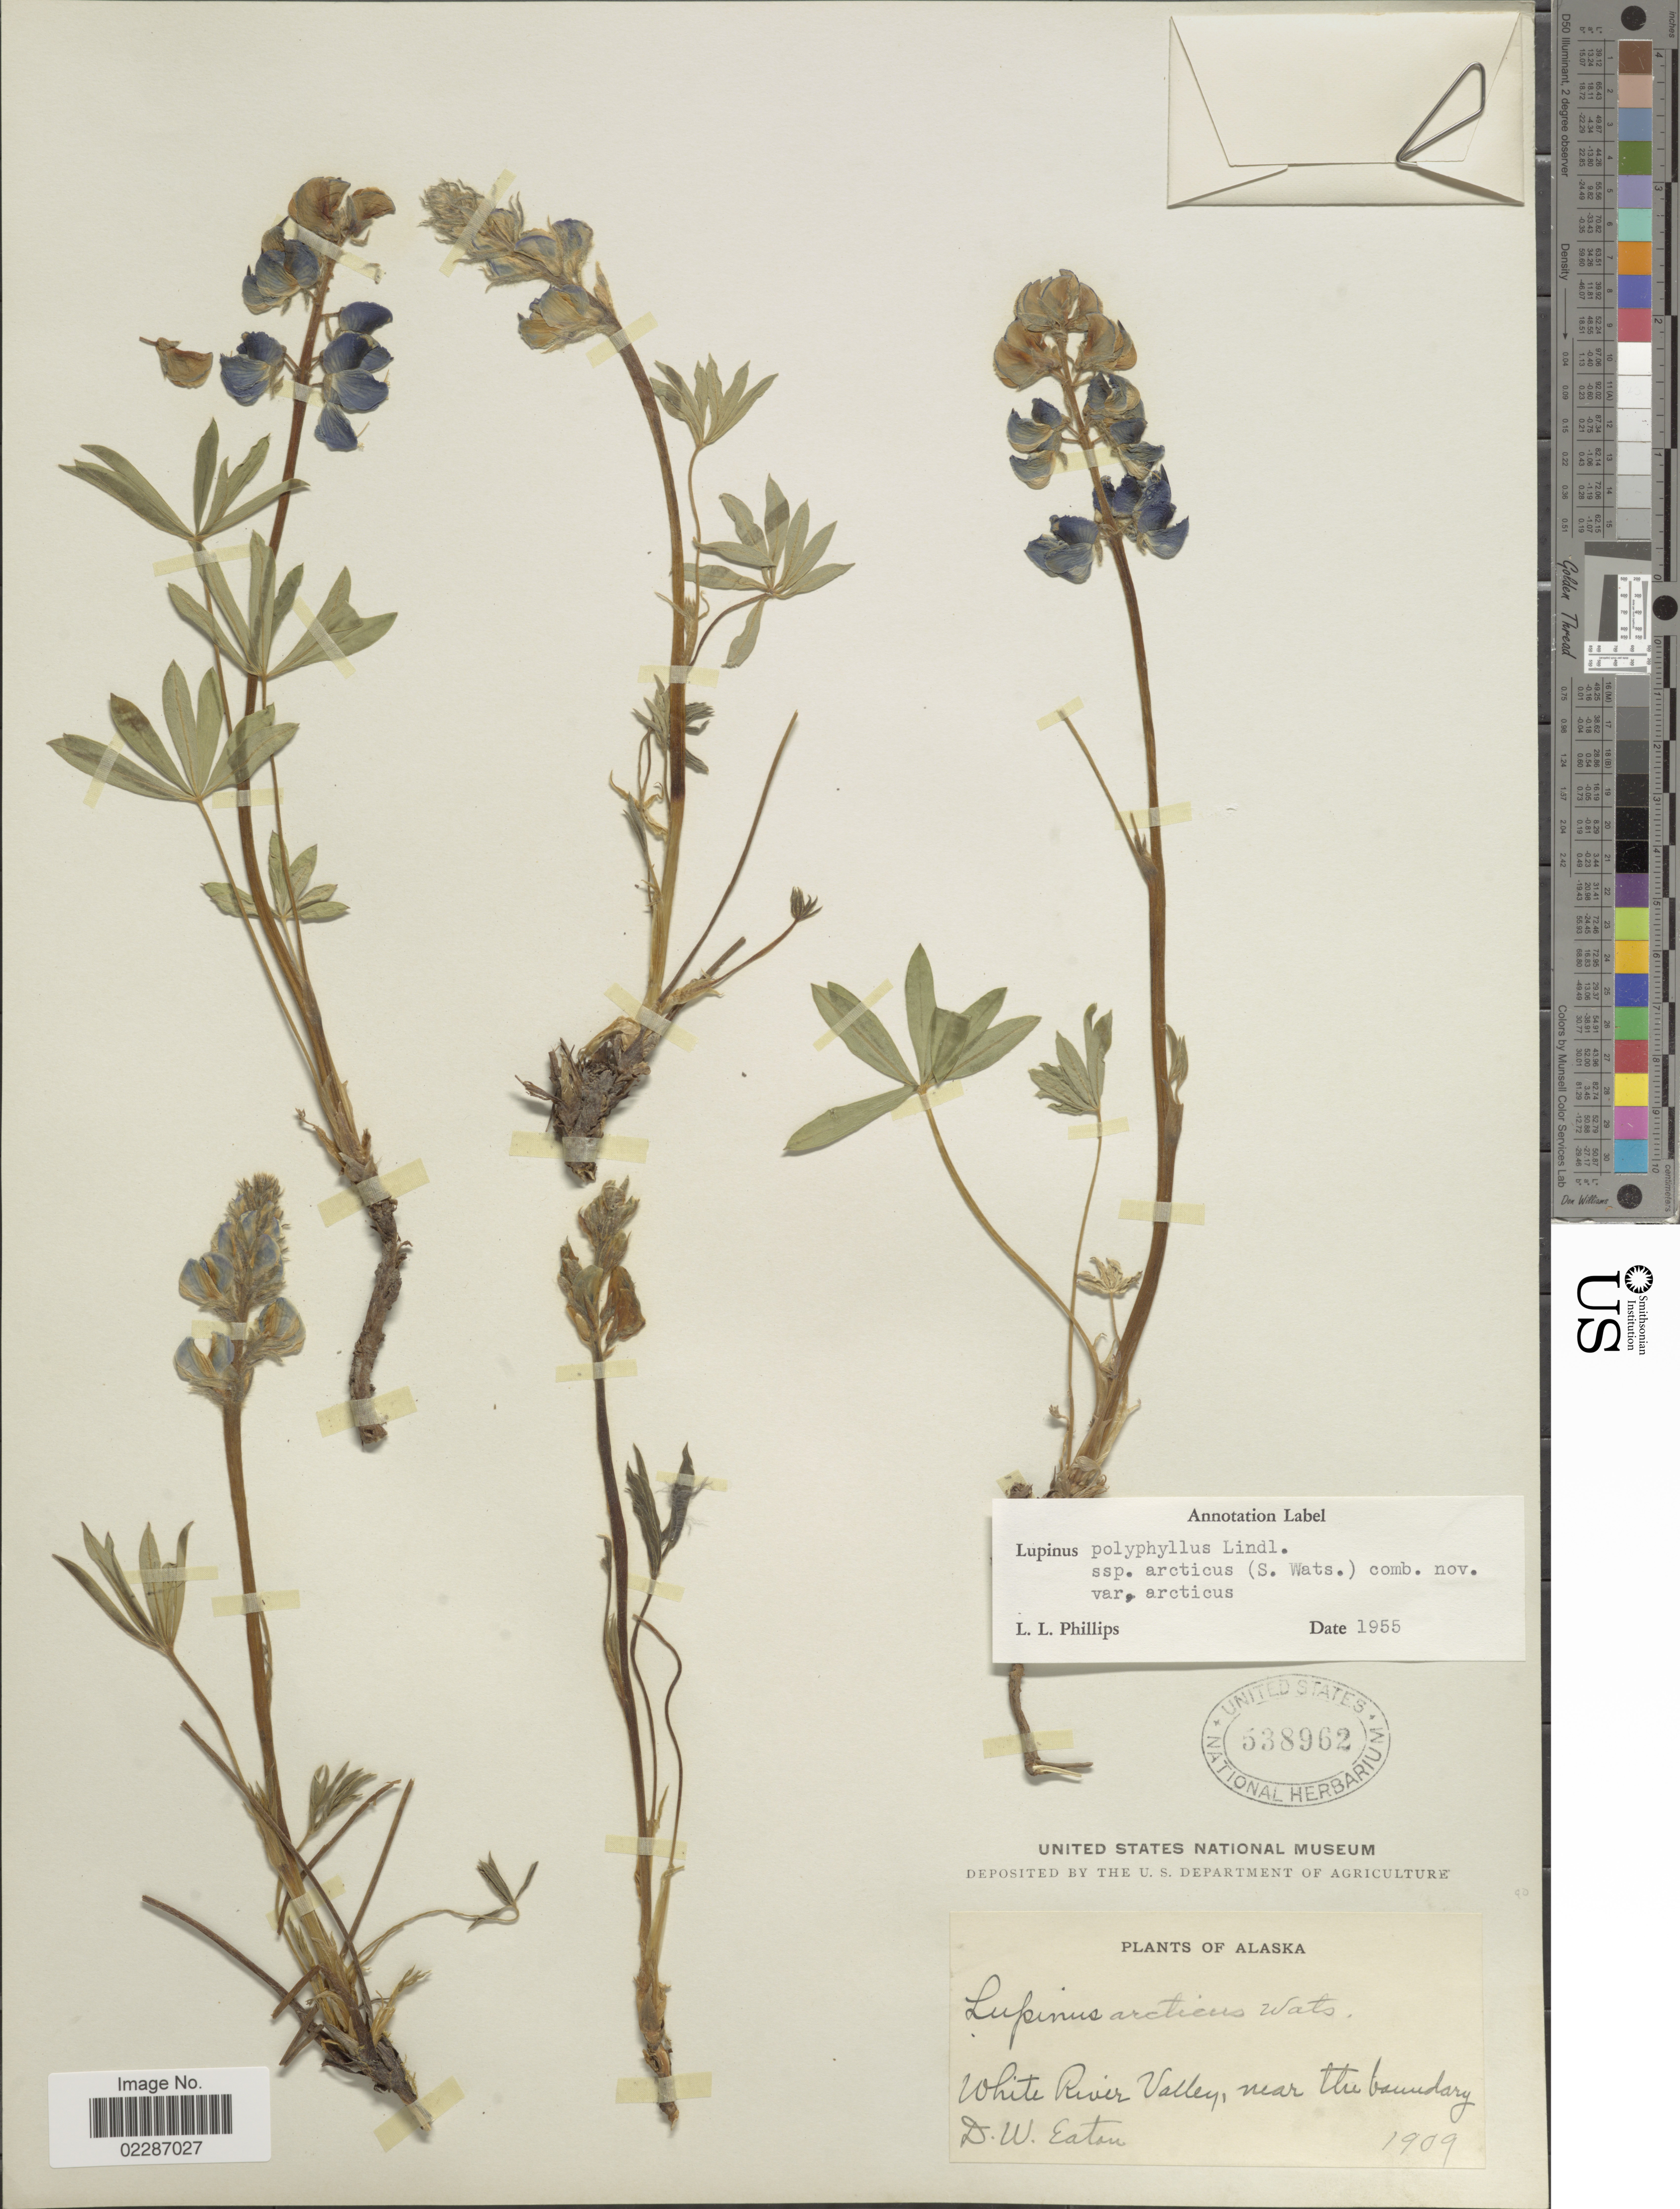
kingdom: Plantae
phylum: Tracheophyta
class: Magnoliopsida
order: Fabales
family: Fabaceae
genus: Lupinus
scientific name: Lupinus arcticus subsp. arcticus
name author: S. Watson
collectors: D. Eaton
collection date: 1909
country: United States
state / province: Alaska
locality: White River Valley, near the boundary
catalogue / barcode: US 538962